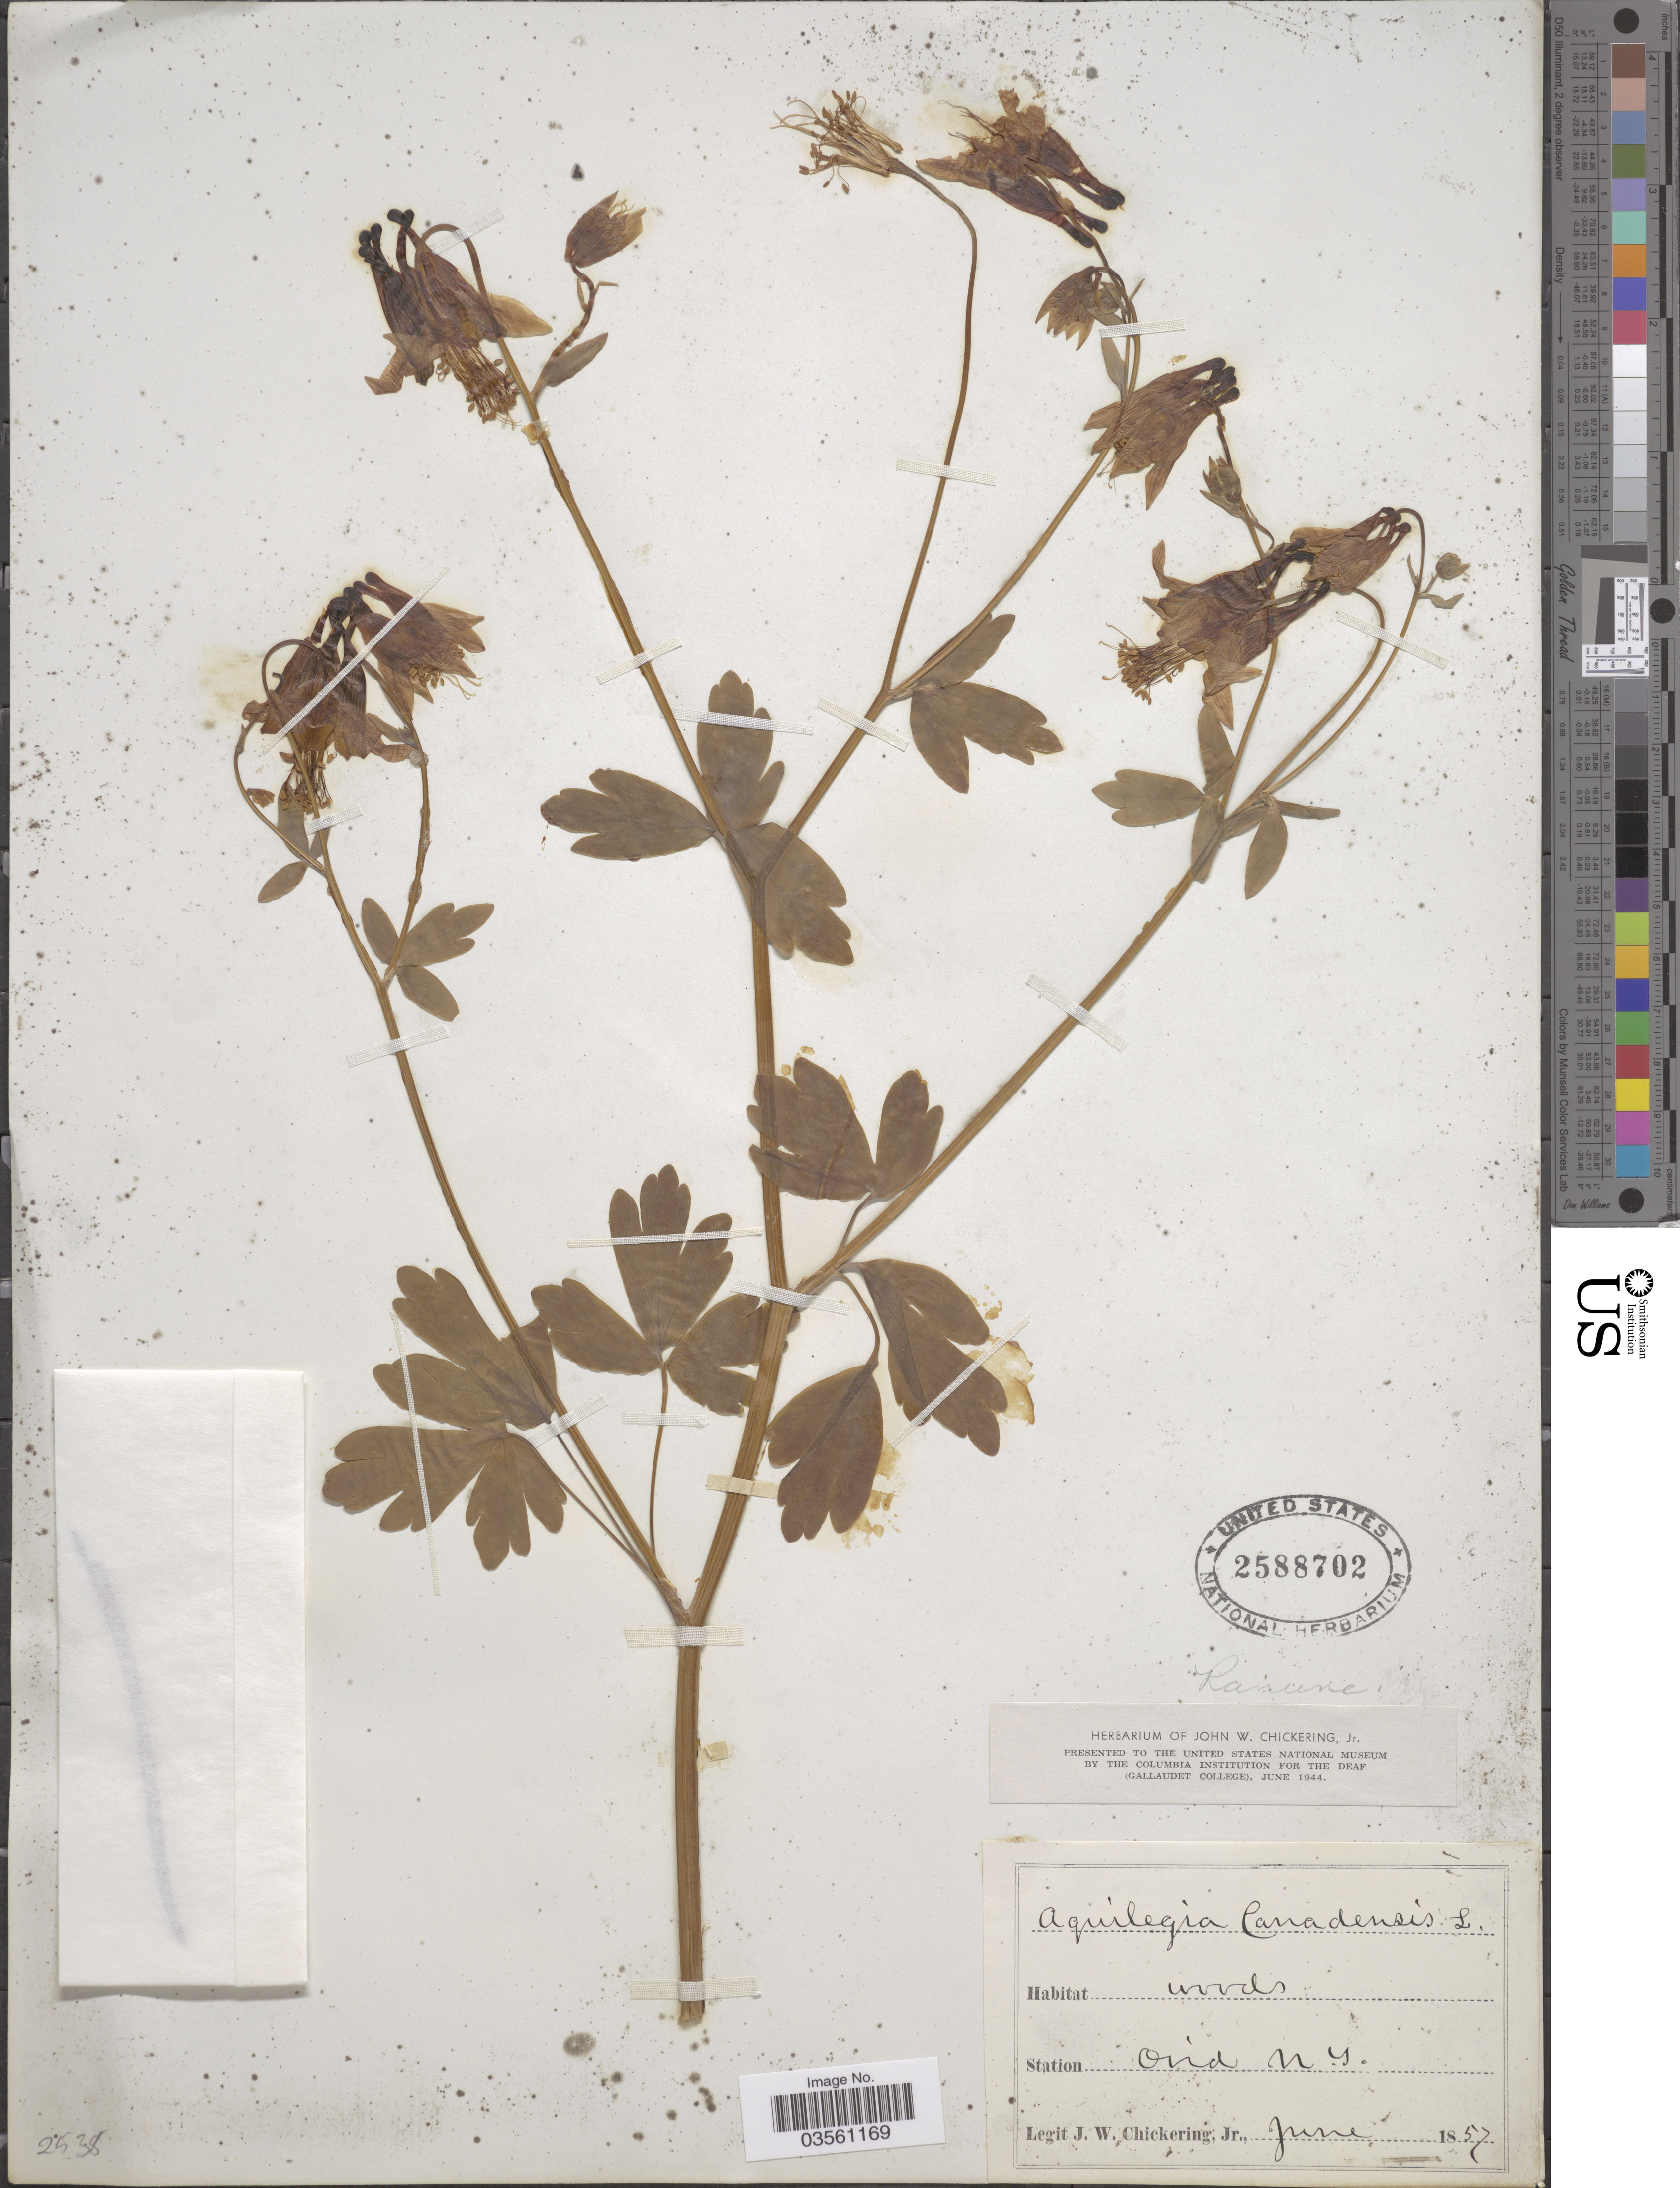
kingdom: Plantae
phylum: Tracheophyta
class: Magnoliopsida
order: Ranunculales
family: Ranunculaceae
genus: Aquilegia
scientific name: Aquilegia canadensis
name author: L.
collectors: J. Chickering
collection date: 1857-06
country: United States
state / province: New York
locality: Ovid.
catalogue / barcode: US 2588702